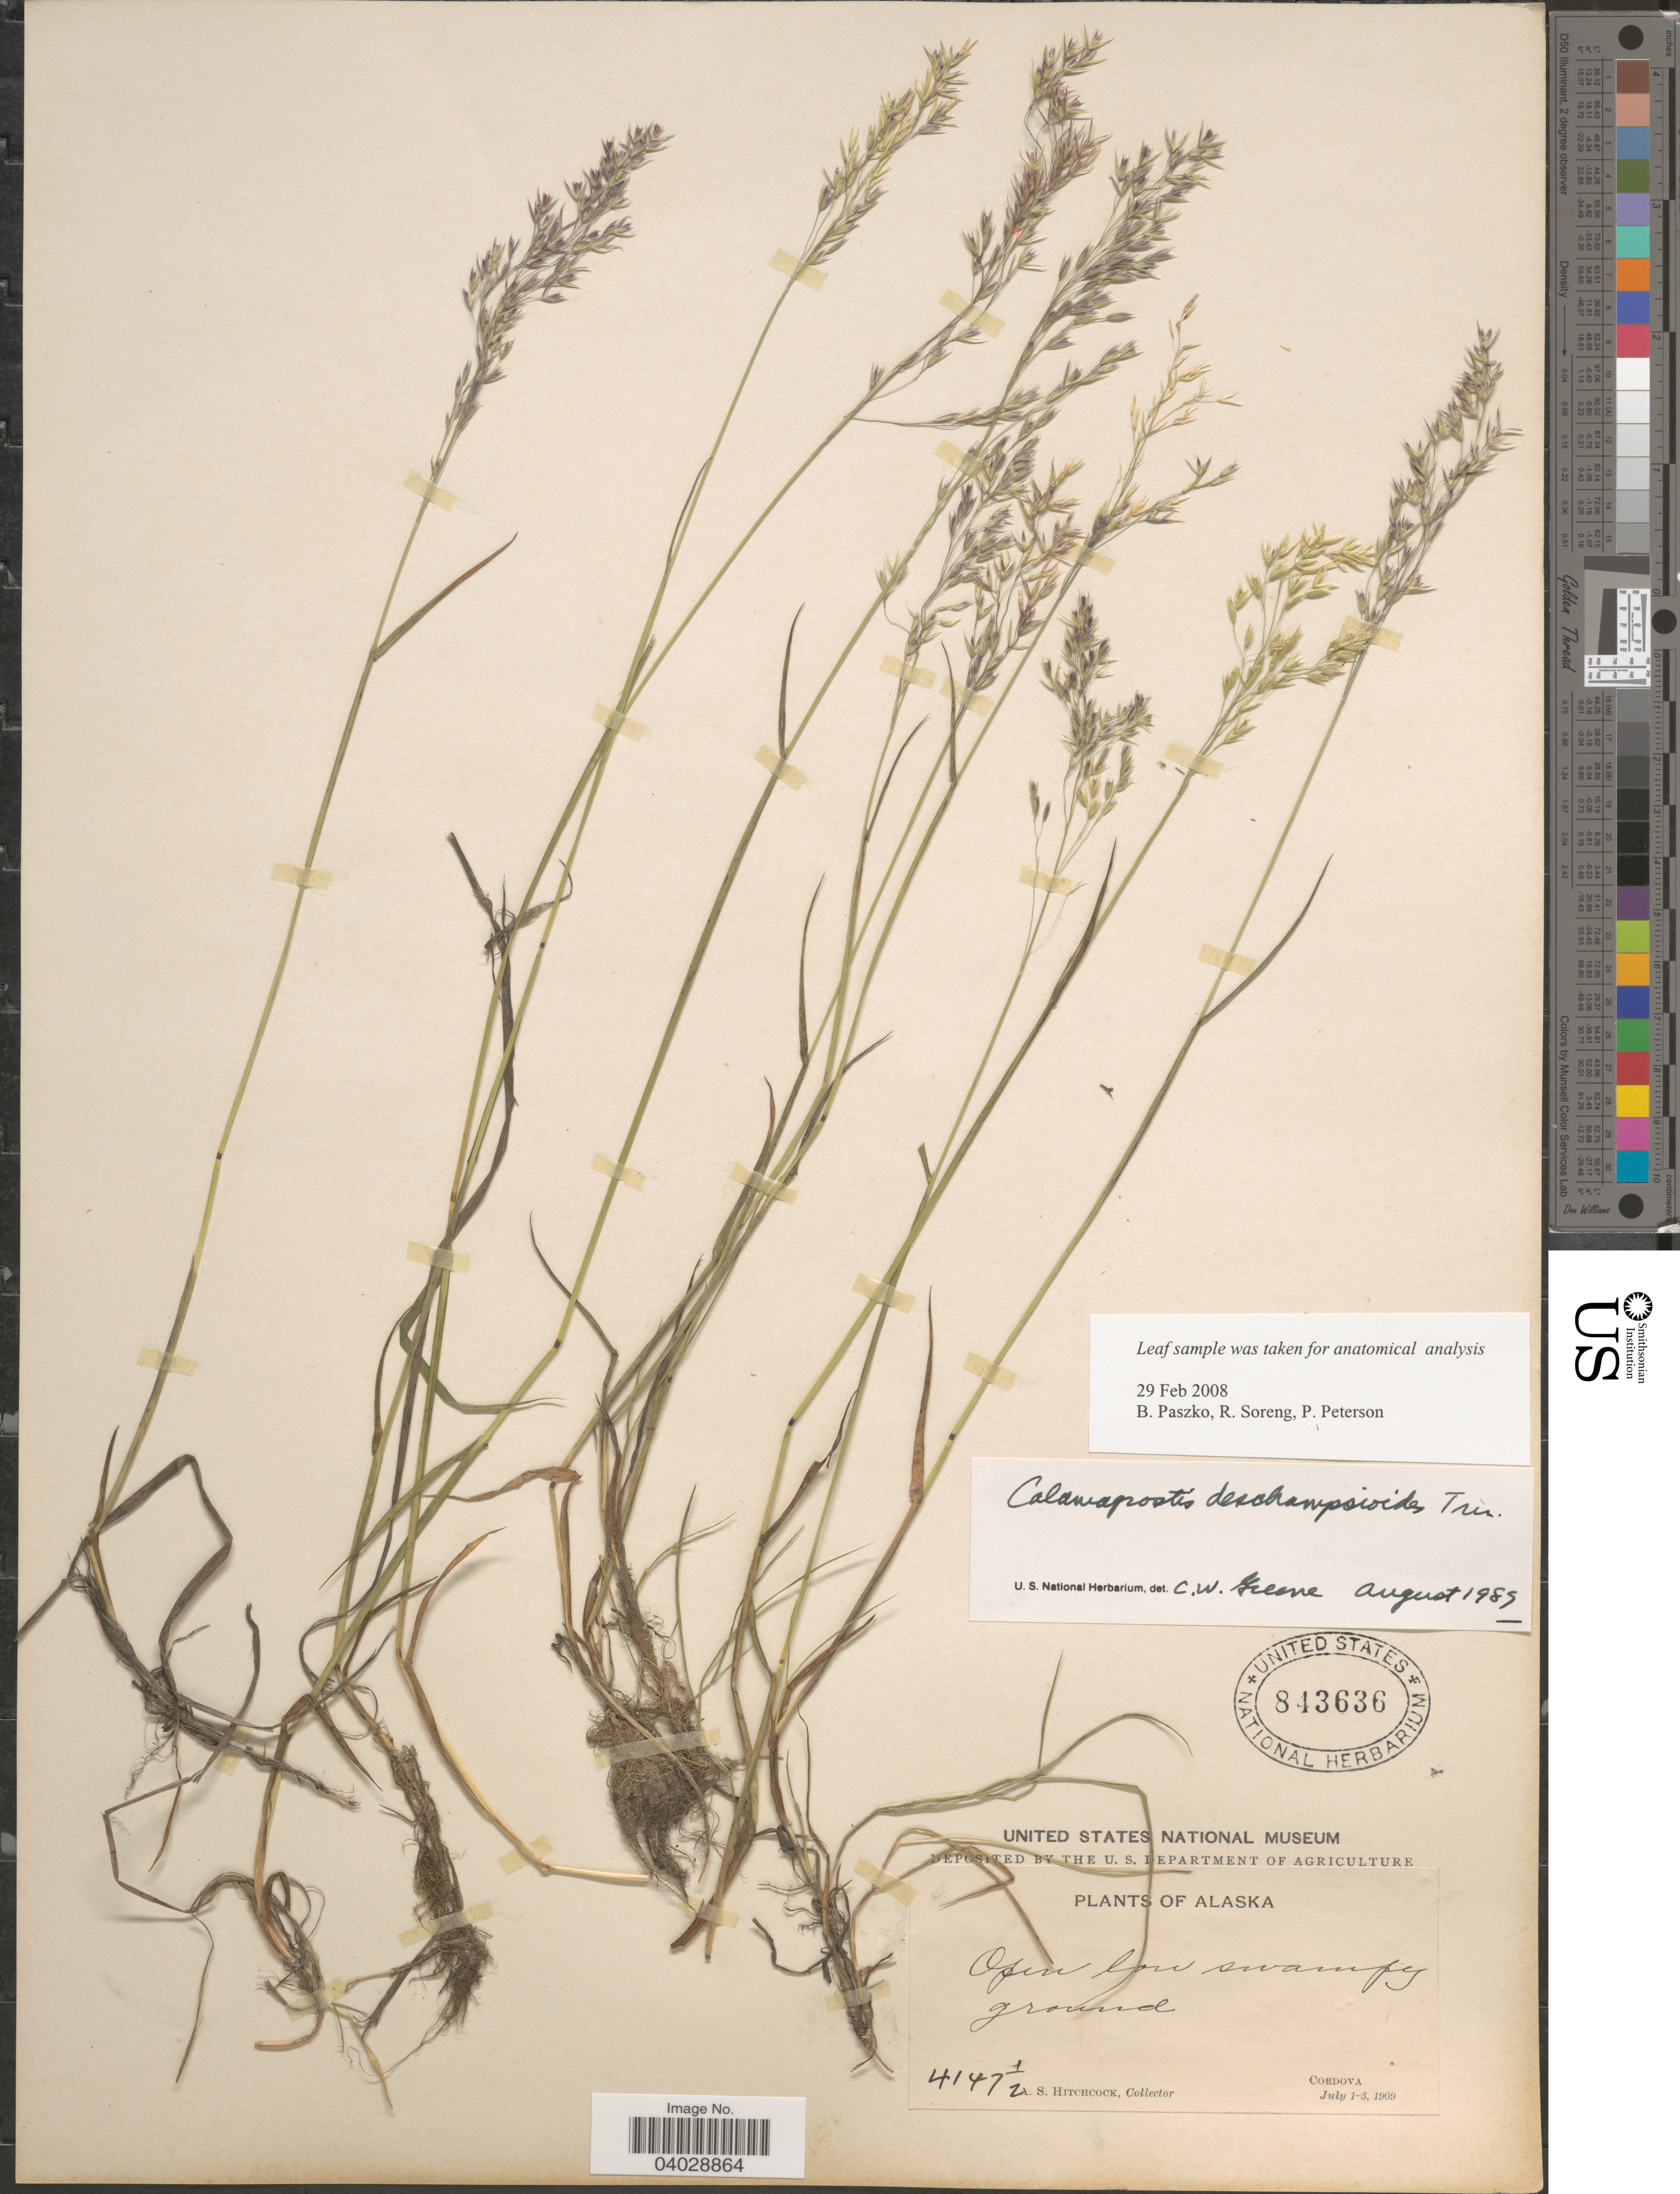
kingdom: Plantae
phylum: Tracheophyta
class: Liliopsida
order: Poales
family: Poaceae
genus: Calamagrostis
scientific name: Calamagrostis deschampsioides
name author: Trin.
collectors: A. S. Hitchcock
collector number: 4147½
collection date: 1909-07-01/1909-07-03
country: United States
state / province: Alaska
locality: Open low swampy ground. Cordova.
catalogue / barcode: US 843636